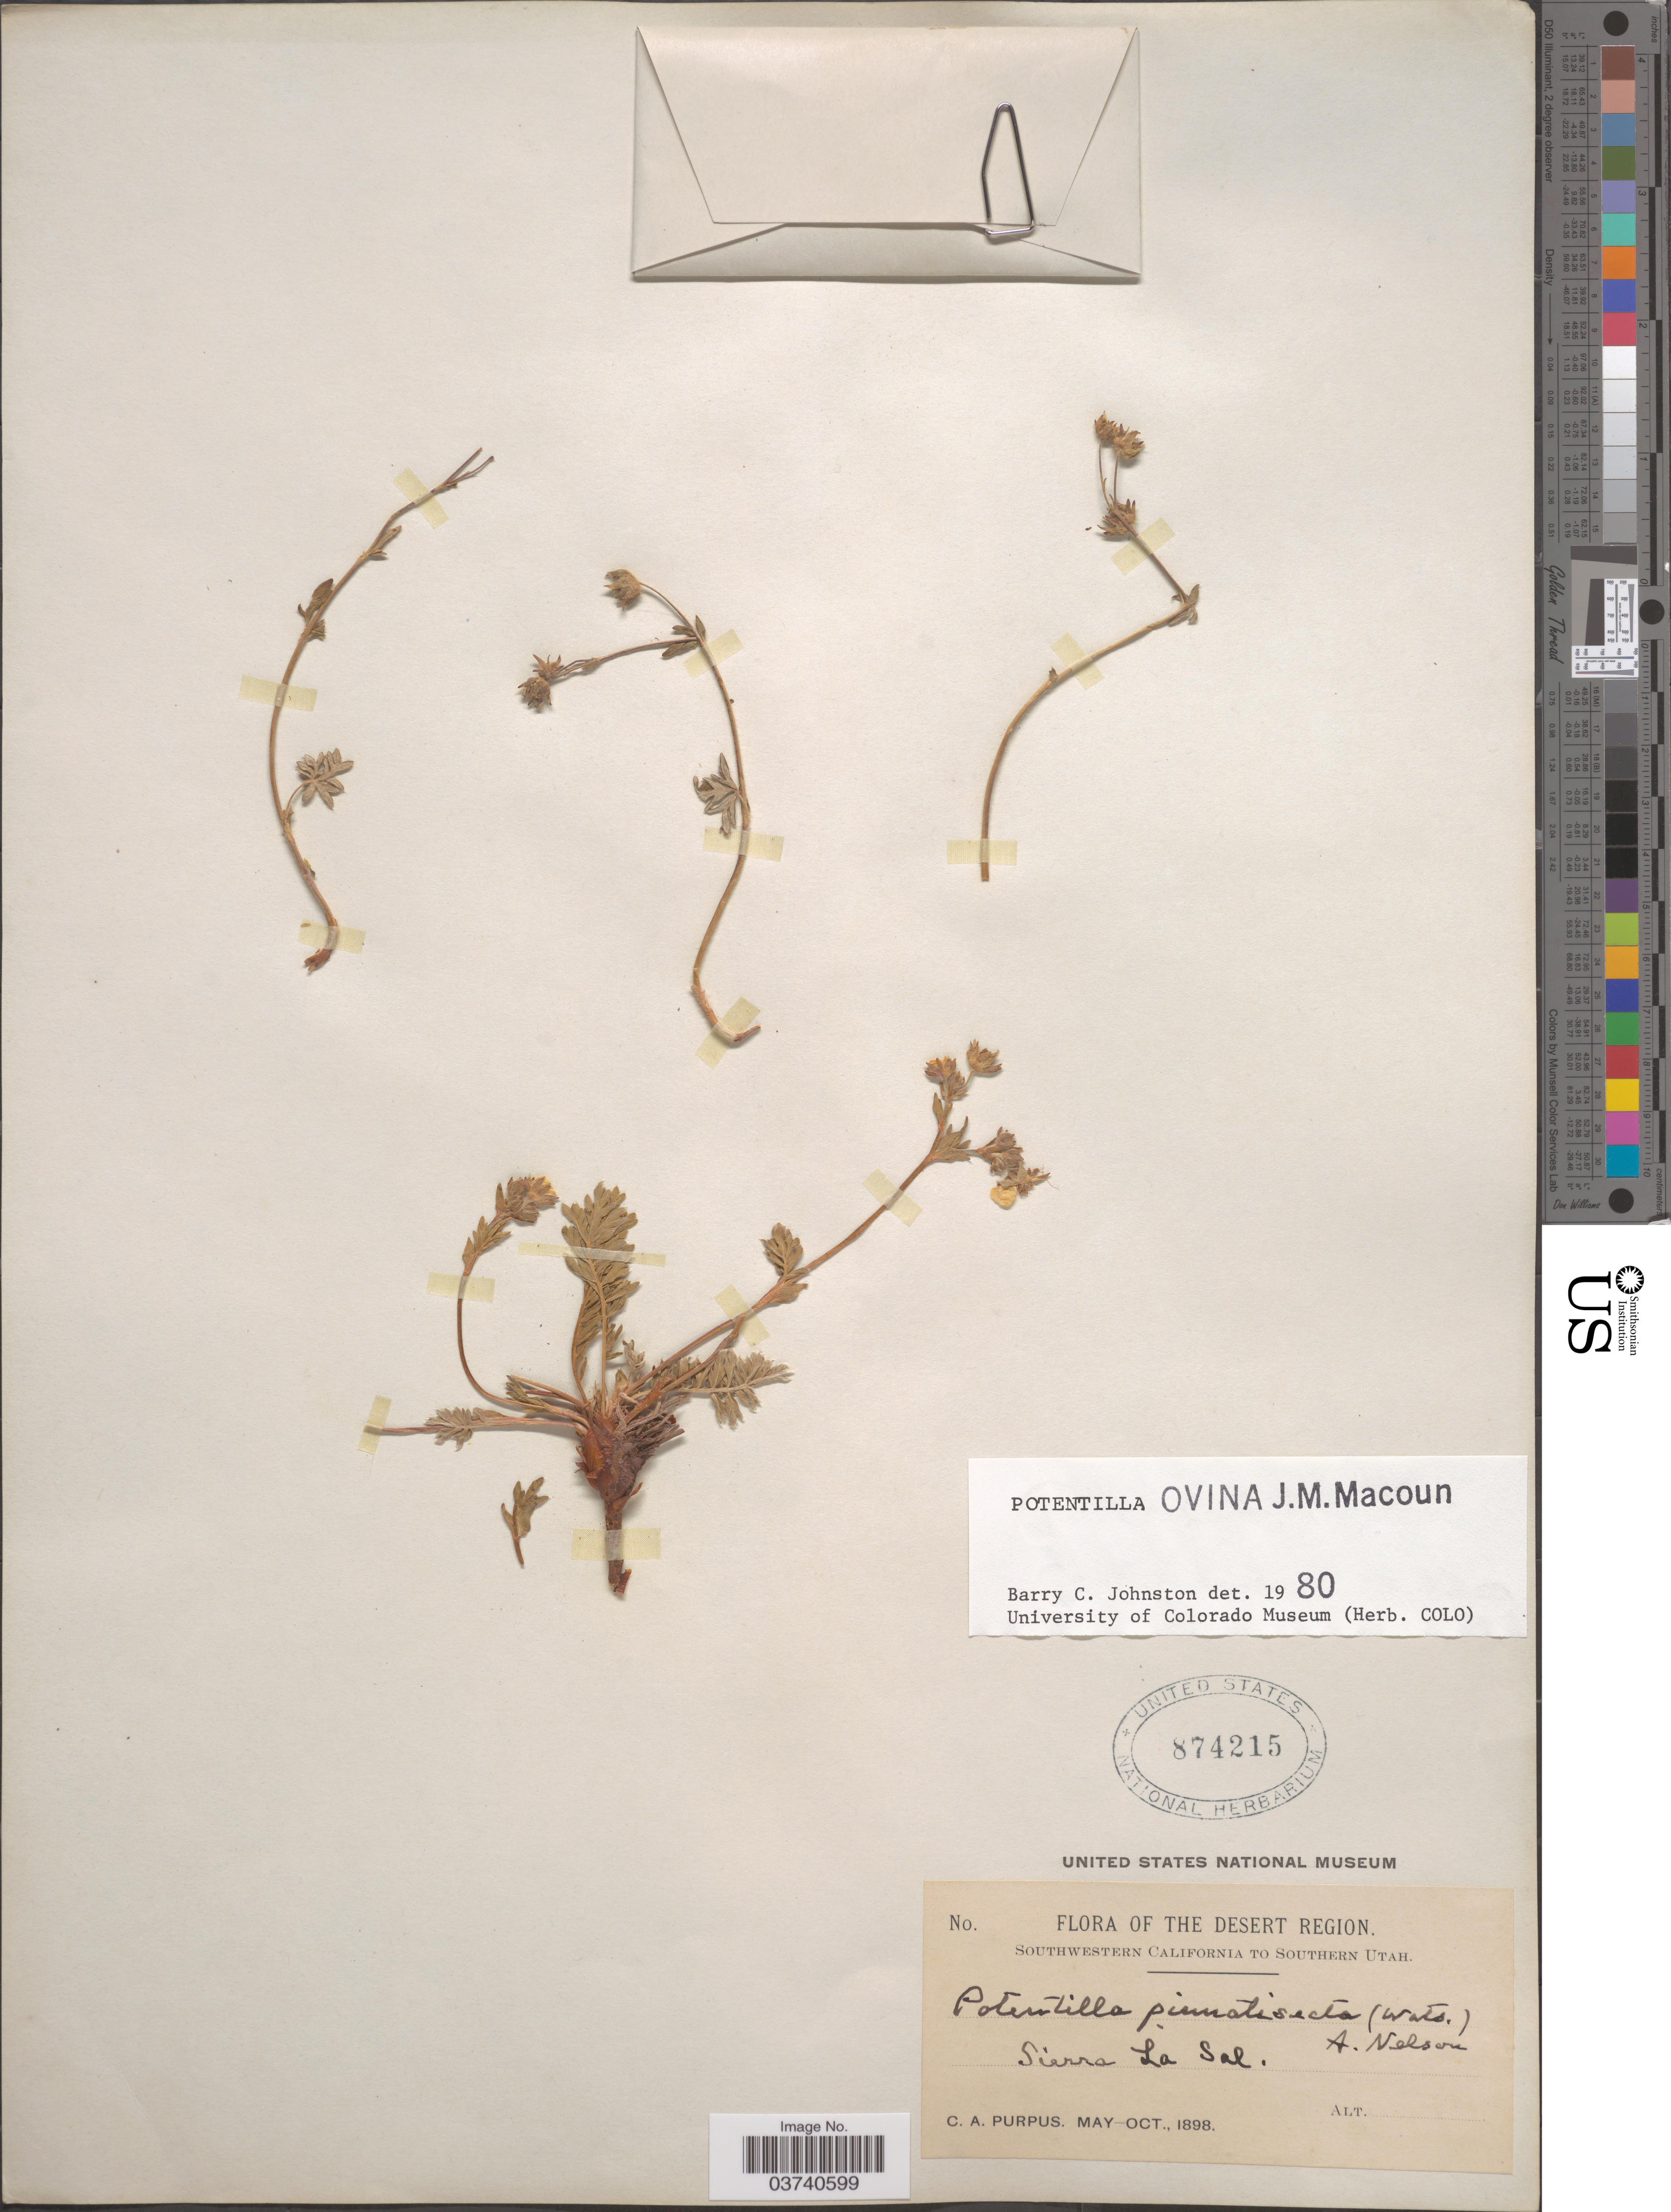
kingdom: Plantae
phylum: Tracheophyta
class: Magnoliopsida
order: Rosales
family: Rosaceae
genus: Potentilla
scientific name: Potentilla ovina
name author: Macoun ex J.M. Macoun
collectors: C. A. Purpus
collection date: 1898-05/1898-10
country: United States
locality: The Desert Region. Southwestern California to Southern Utah. Sierra La Sal.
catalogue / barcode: US 874215